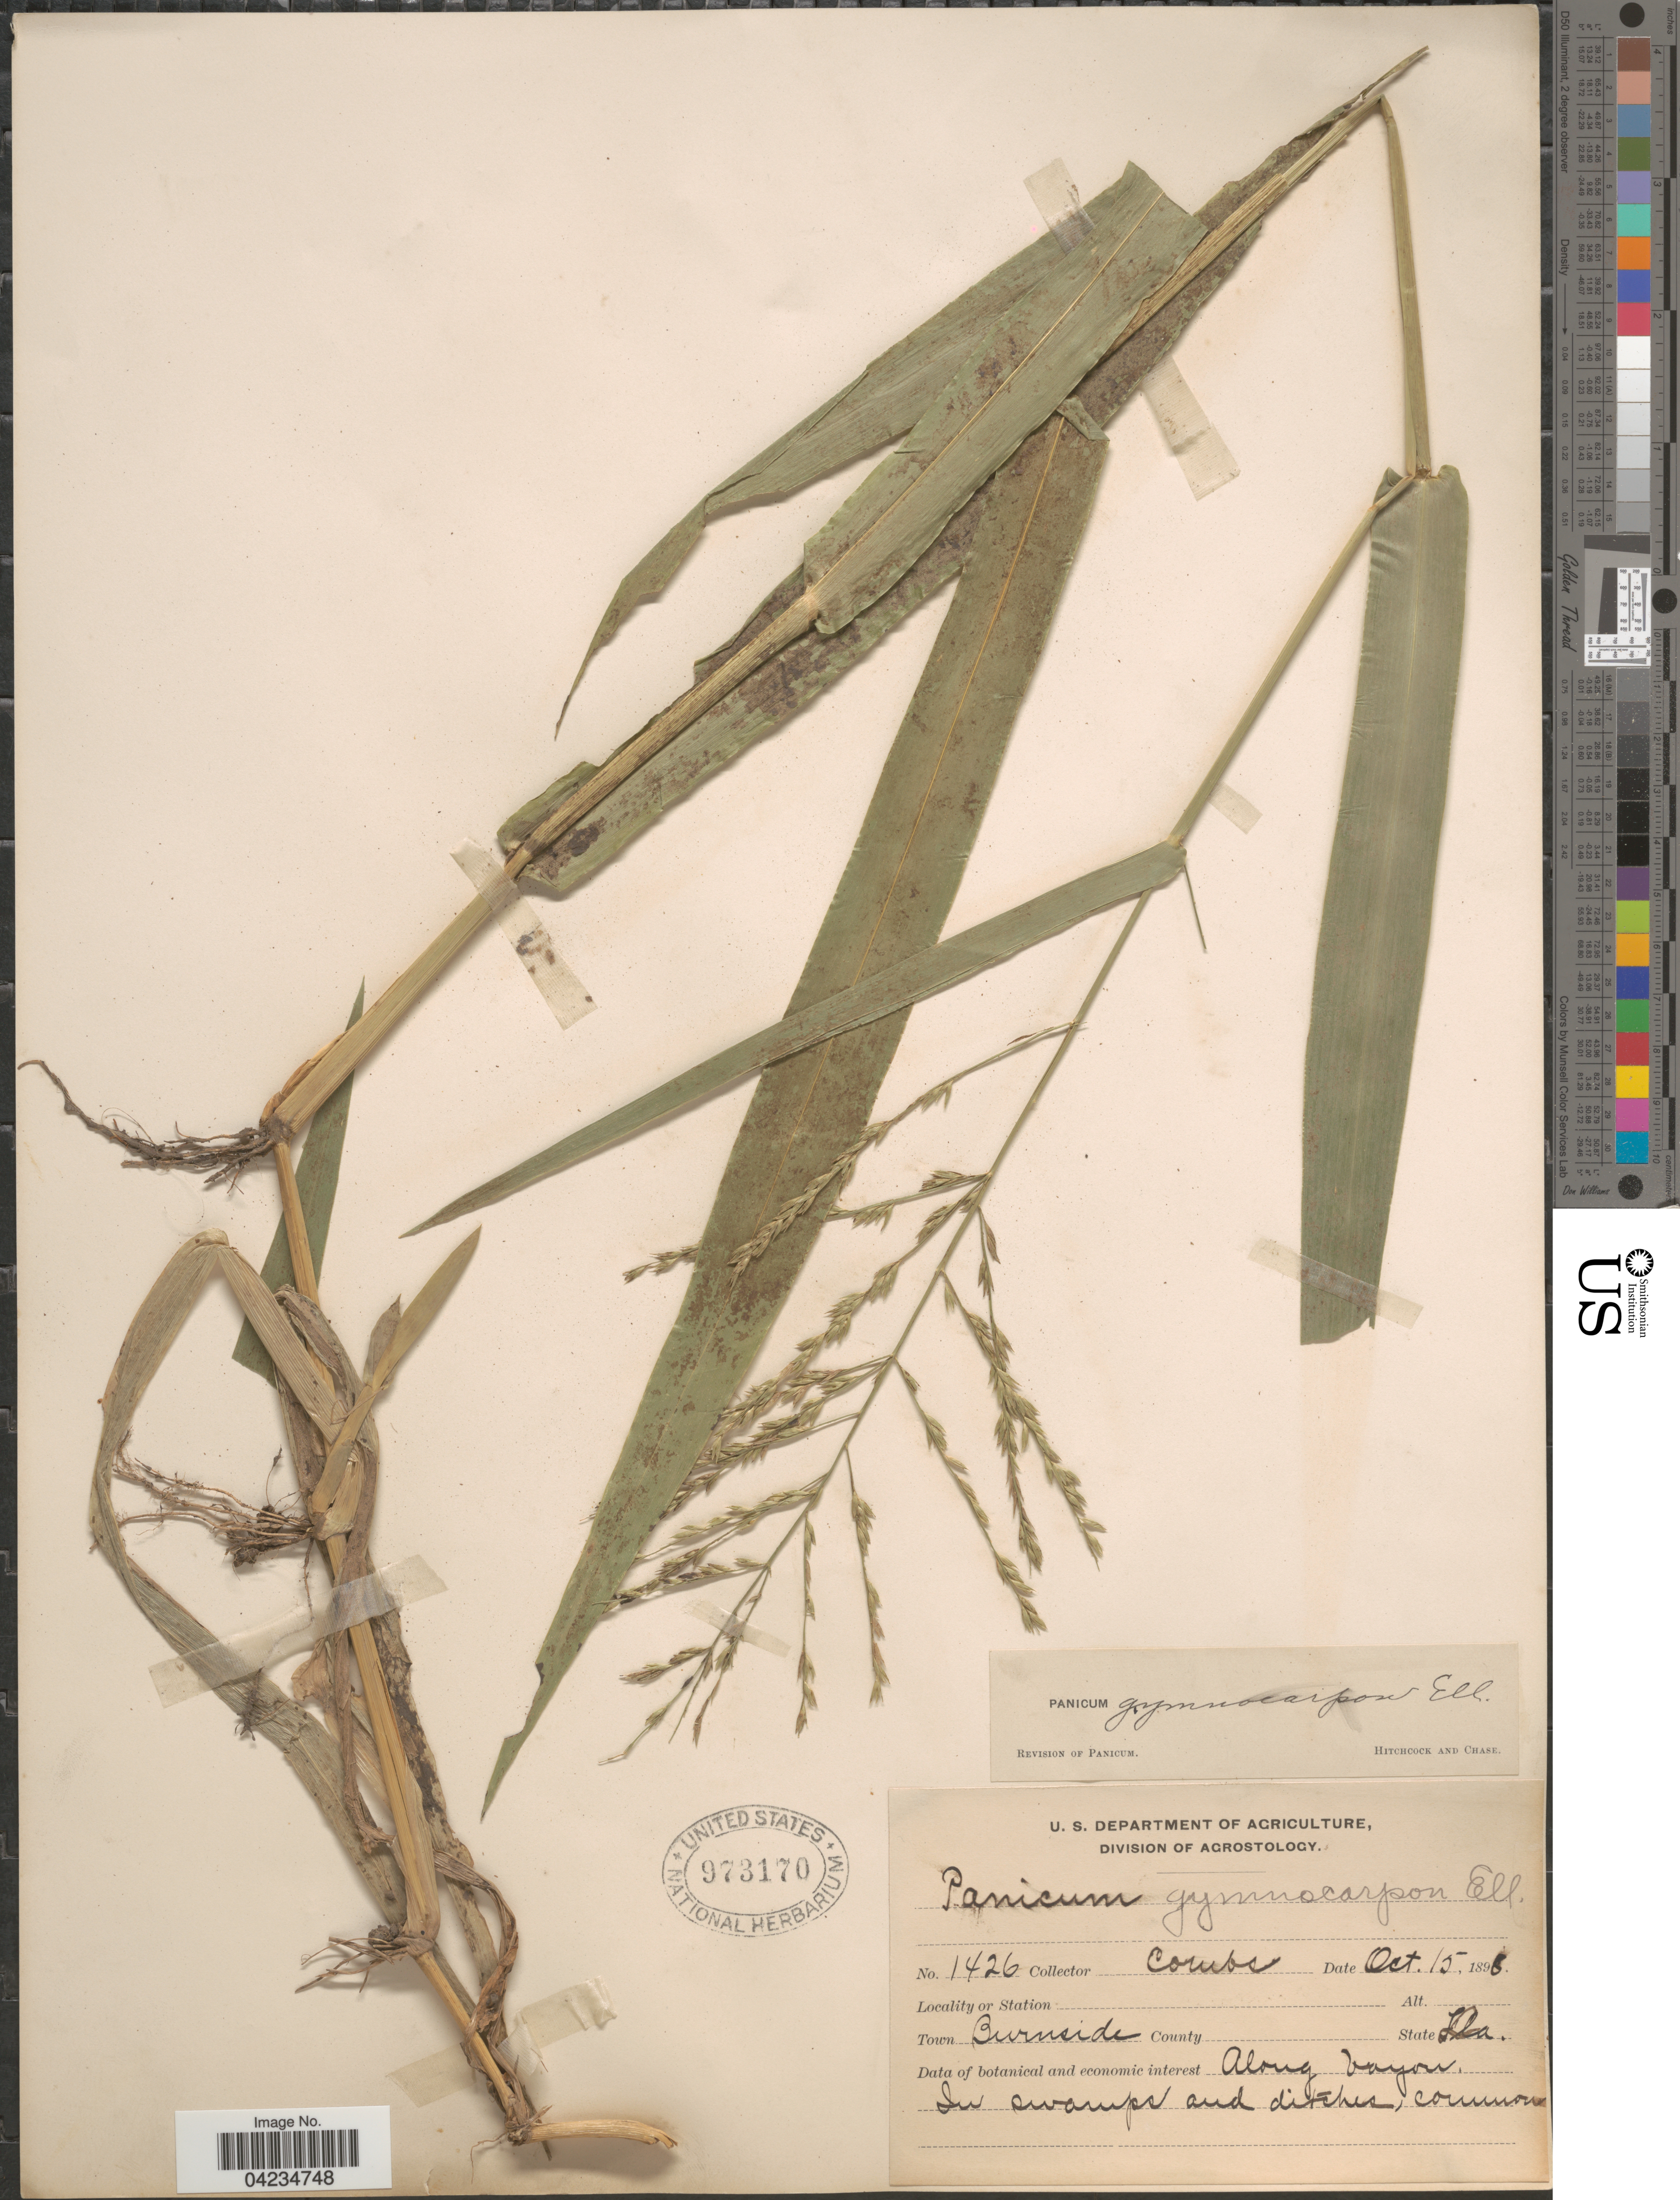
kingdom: Plantae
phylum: Tracheophyta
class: Liliopsida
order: Poales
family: Poaceae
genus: Phanopyrum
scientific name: Phanopyrum gymnocarpon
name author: (Elliott) Nash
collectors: -. Combs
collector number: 1426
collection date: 1898-10-15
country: United States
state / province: Louisiana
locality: Town Burnside.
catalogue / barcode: US 973170